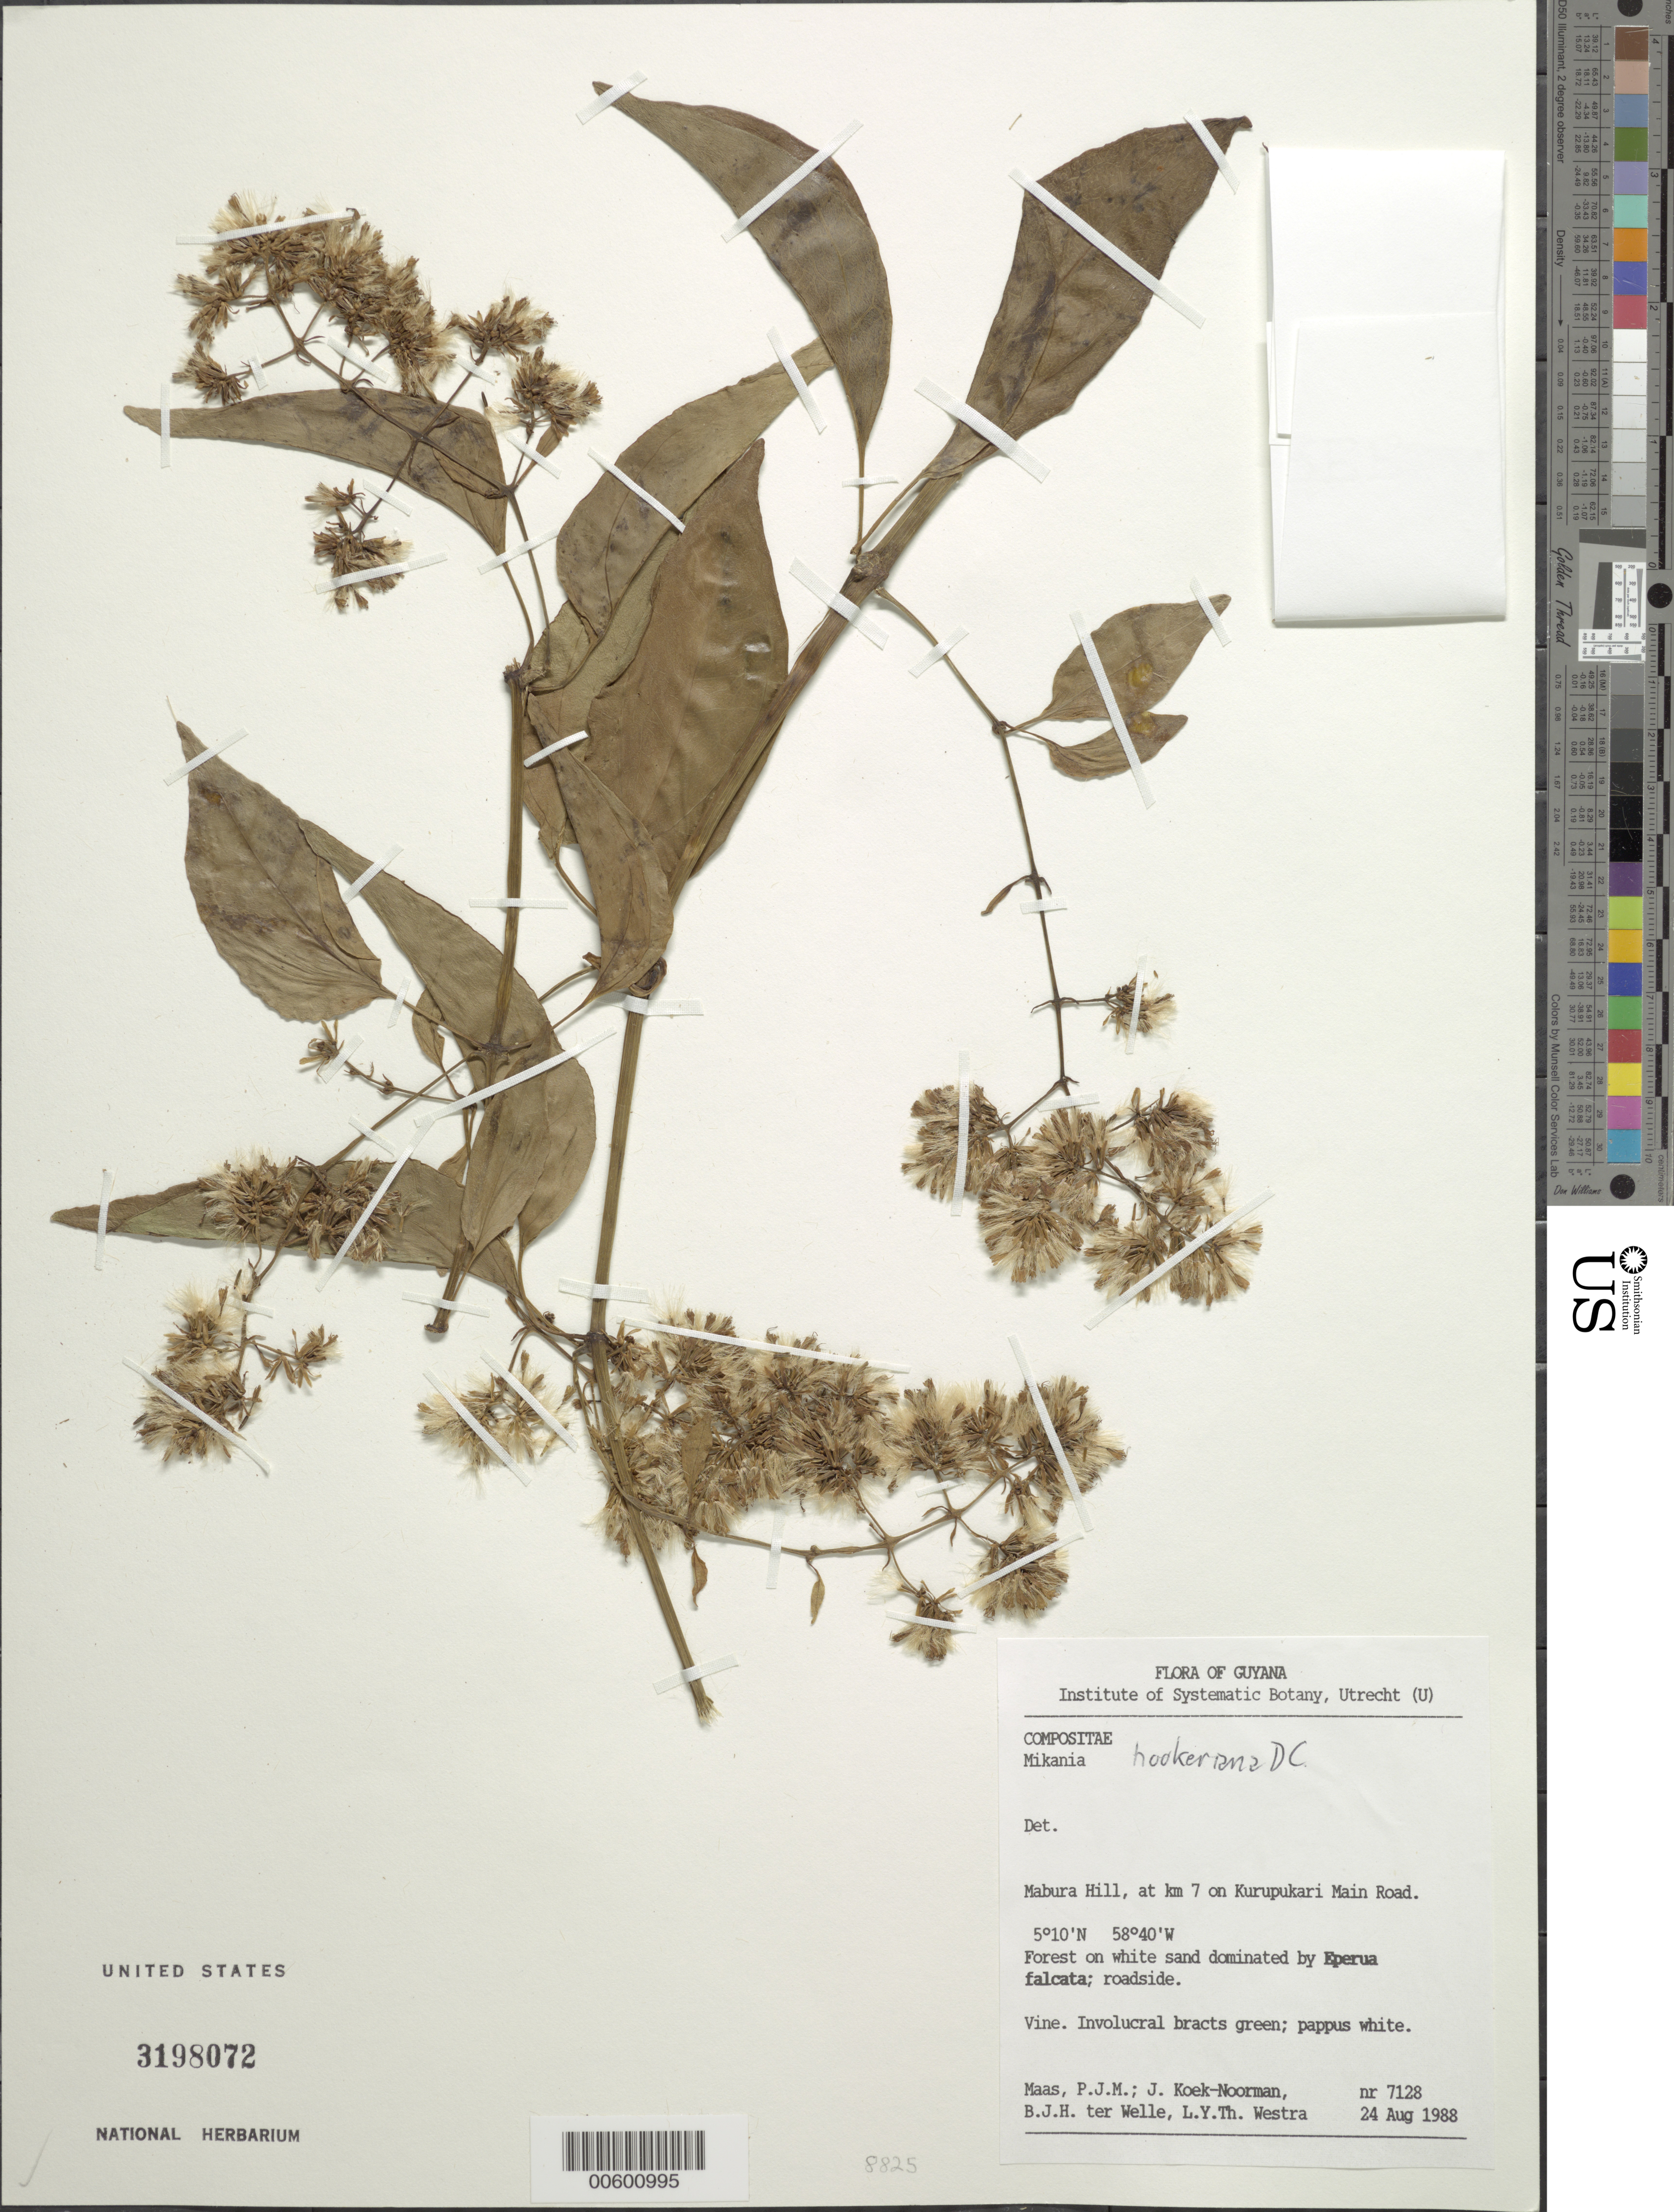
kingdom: Plantae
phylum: Tracheophyta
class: Magnoliopsida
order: Asterales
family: Asteraceae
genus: Mikania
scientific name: Mikania hookeriana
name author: DC.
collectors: P. Maas, J. Koek-Noorman, H. Lall, B. Welle & L. Y. T. Westra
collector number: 7128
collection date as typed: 24-Aug-88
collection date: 1988-08-24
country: Guyana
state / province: U. Demerara-Berbice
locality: Mabura Hill, km 7 on Kurupukari Main Rd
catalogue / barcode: US 3198072